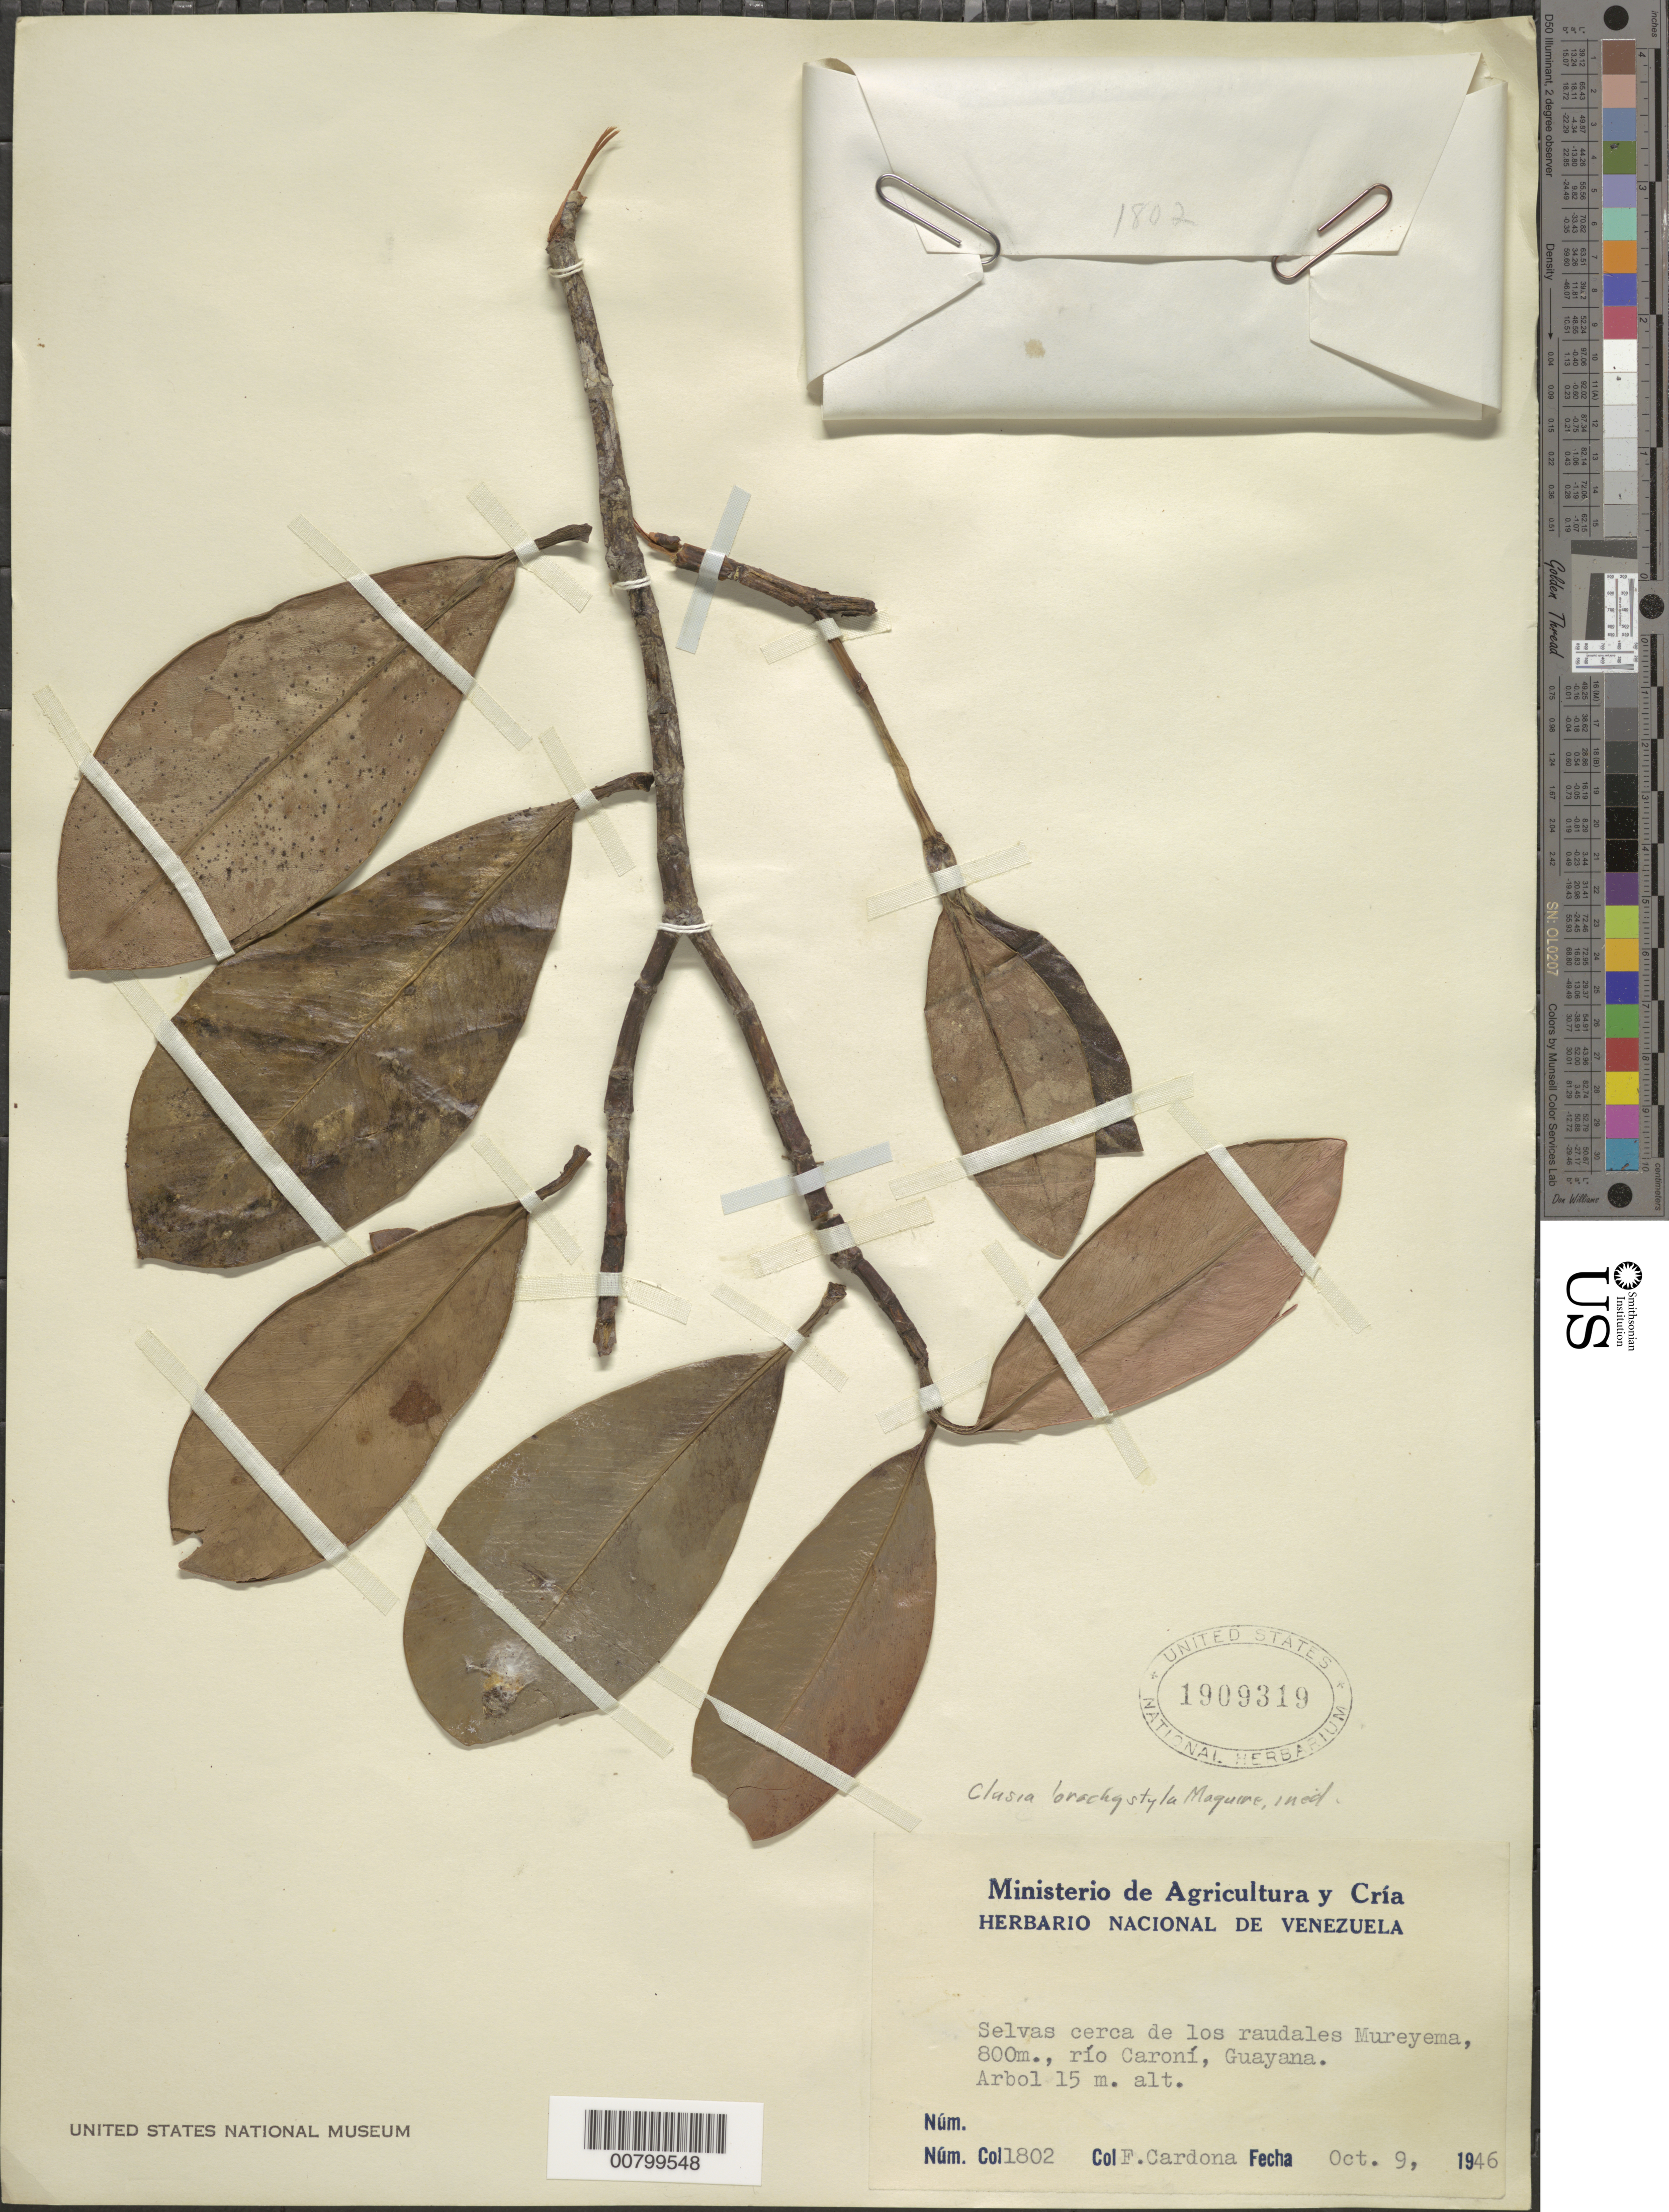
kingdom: Plantae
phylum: Tracheophyta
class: Magnoliopsida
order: Malpighiales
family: Clusiaceae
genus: Clusia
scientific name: Clusia brachystyla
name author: Maguire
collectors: F. Cardona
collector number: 1802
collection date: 1946-10-09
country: Venezuela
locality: Selvas cerca de los raudales Mureyema, río Caroní, Guayana.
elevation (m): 800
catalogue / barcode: US 1909319